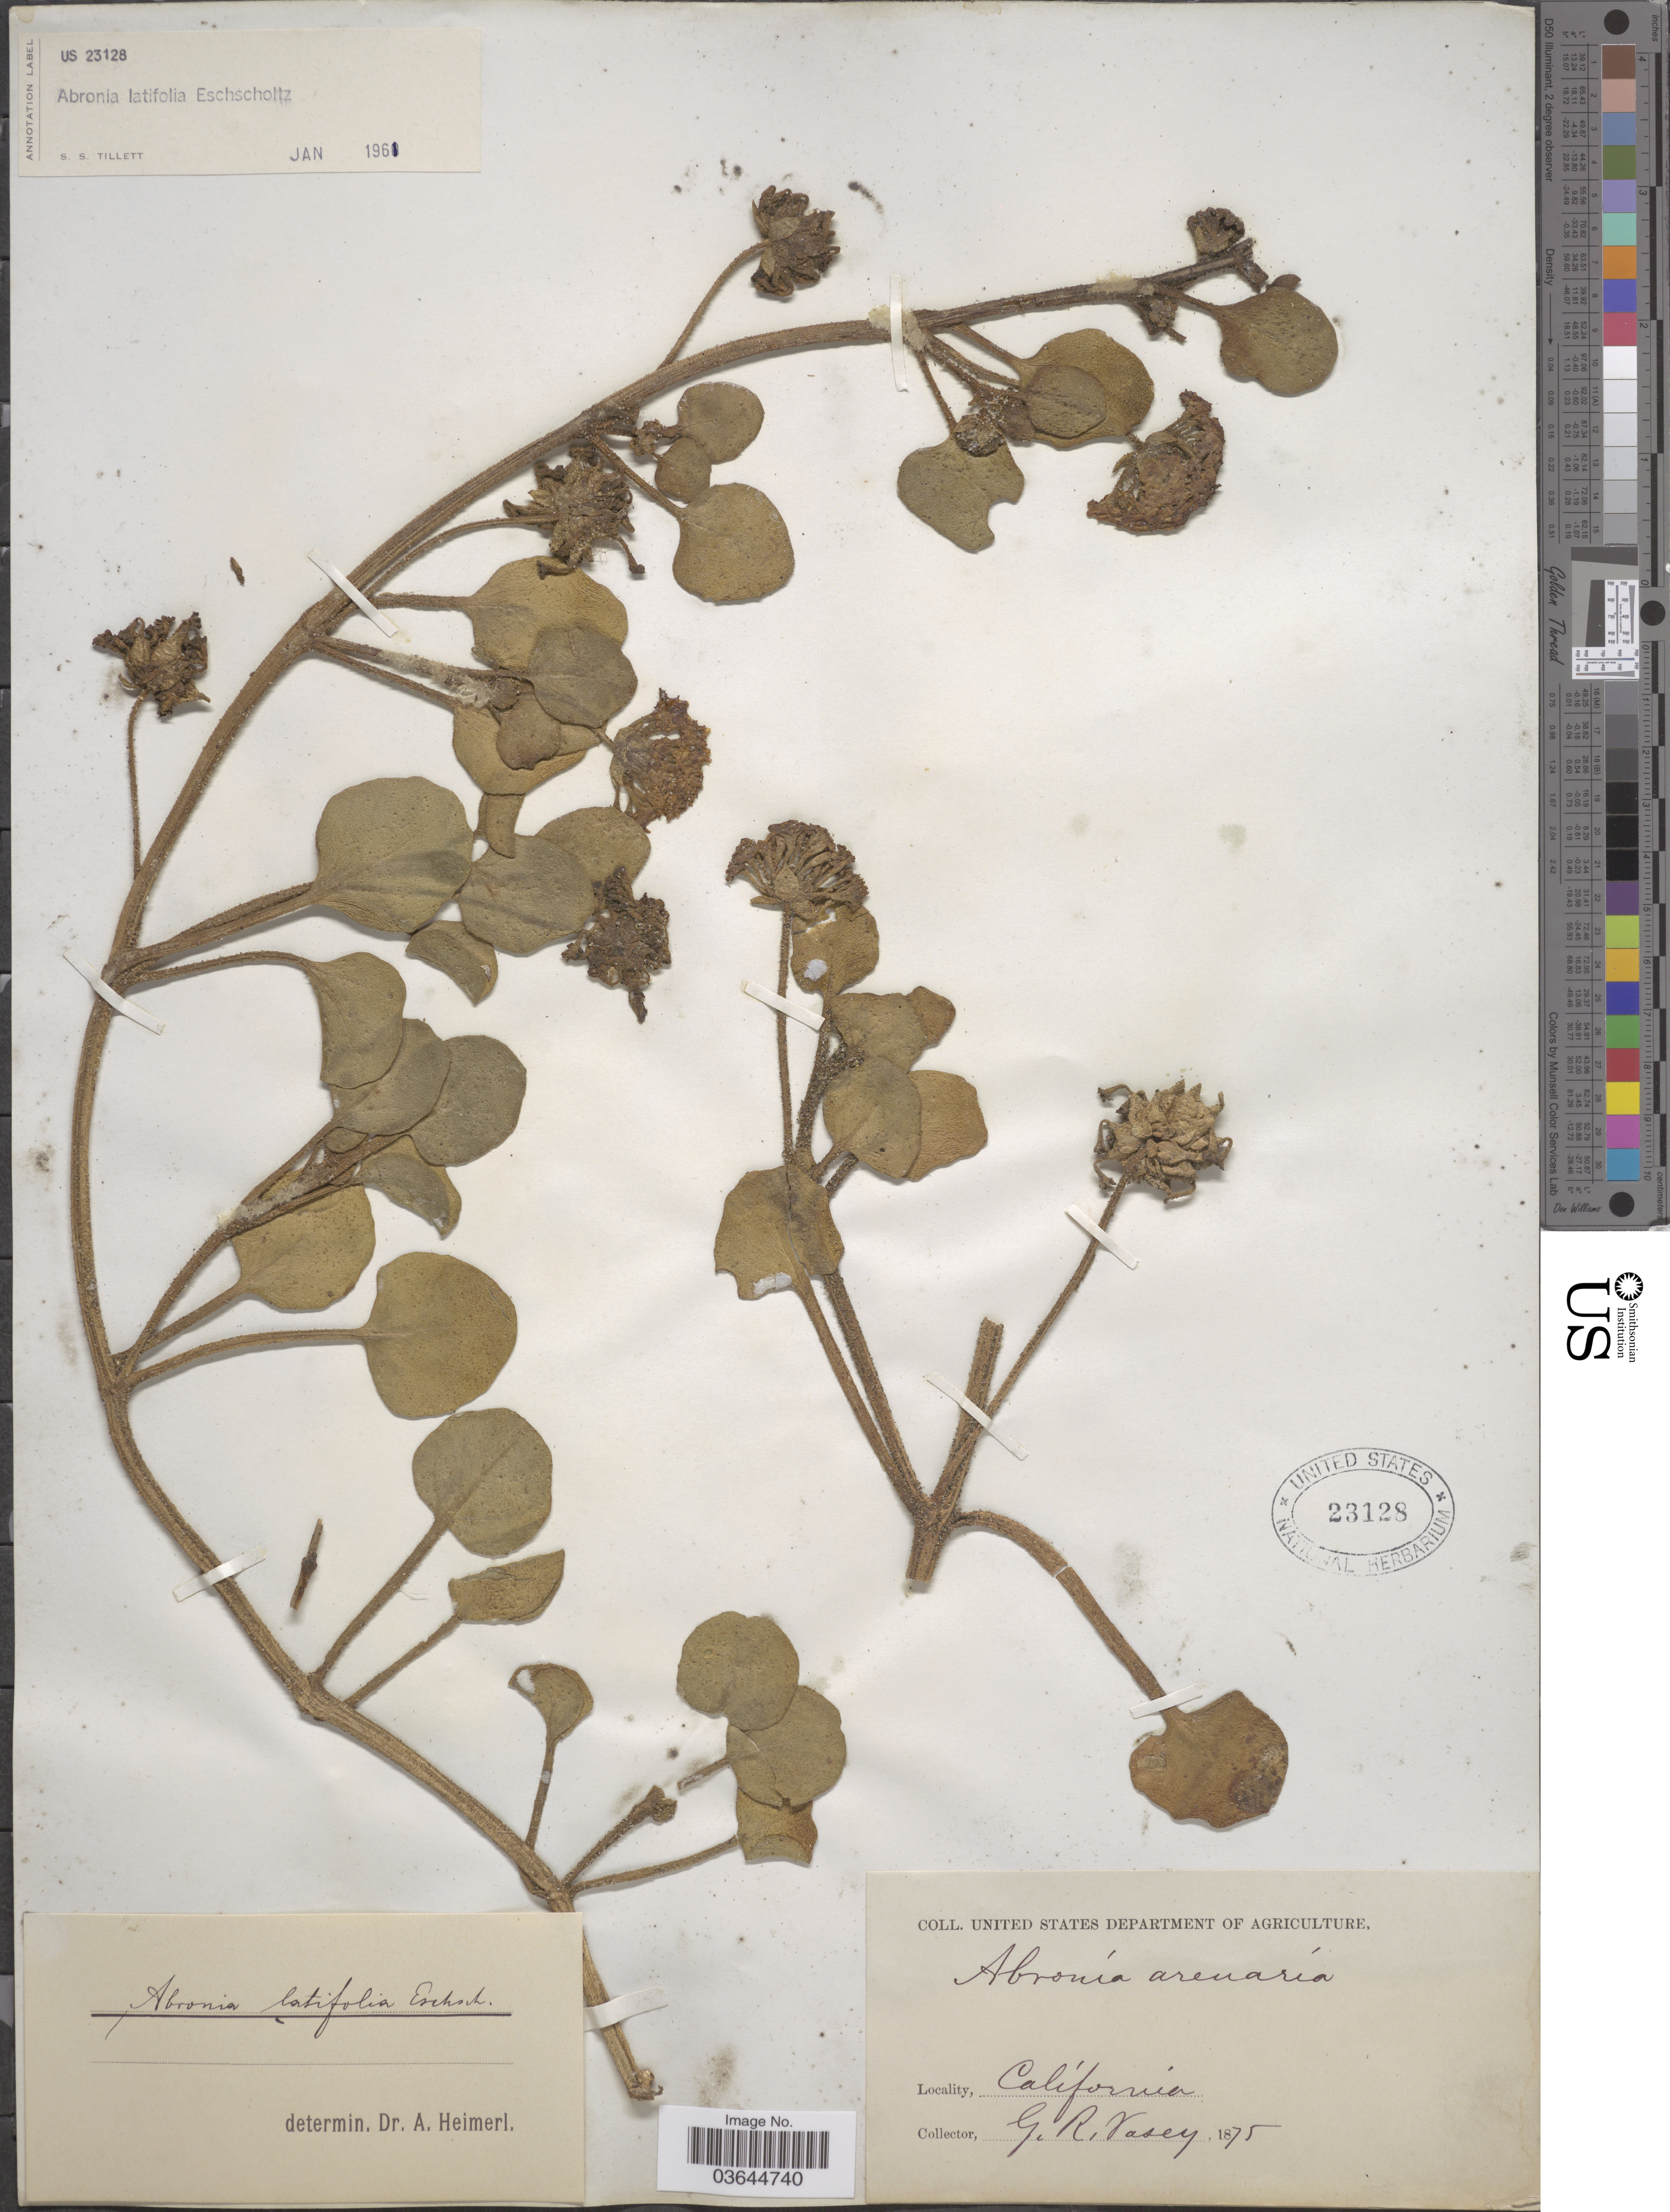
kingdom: Plantae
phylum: Tracheophyta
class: Magnoliopsida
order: Caryophyllales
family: Nyctaginaceae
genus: Abronia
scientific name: Abronia latifolia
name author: Eschsch.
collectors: G. R. Vasey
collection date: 1875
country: United States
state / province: California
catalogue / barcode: US 23128